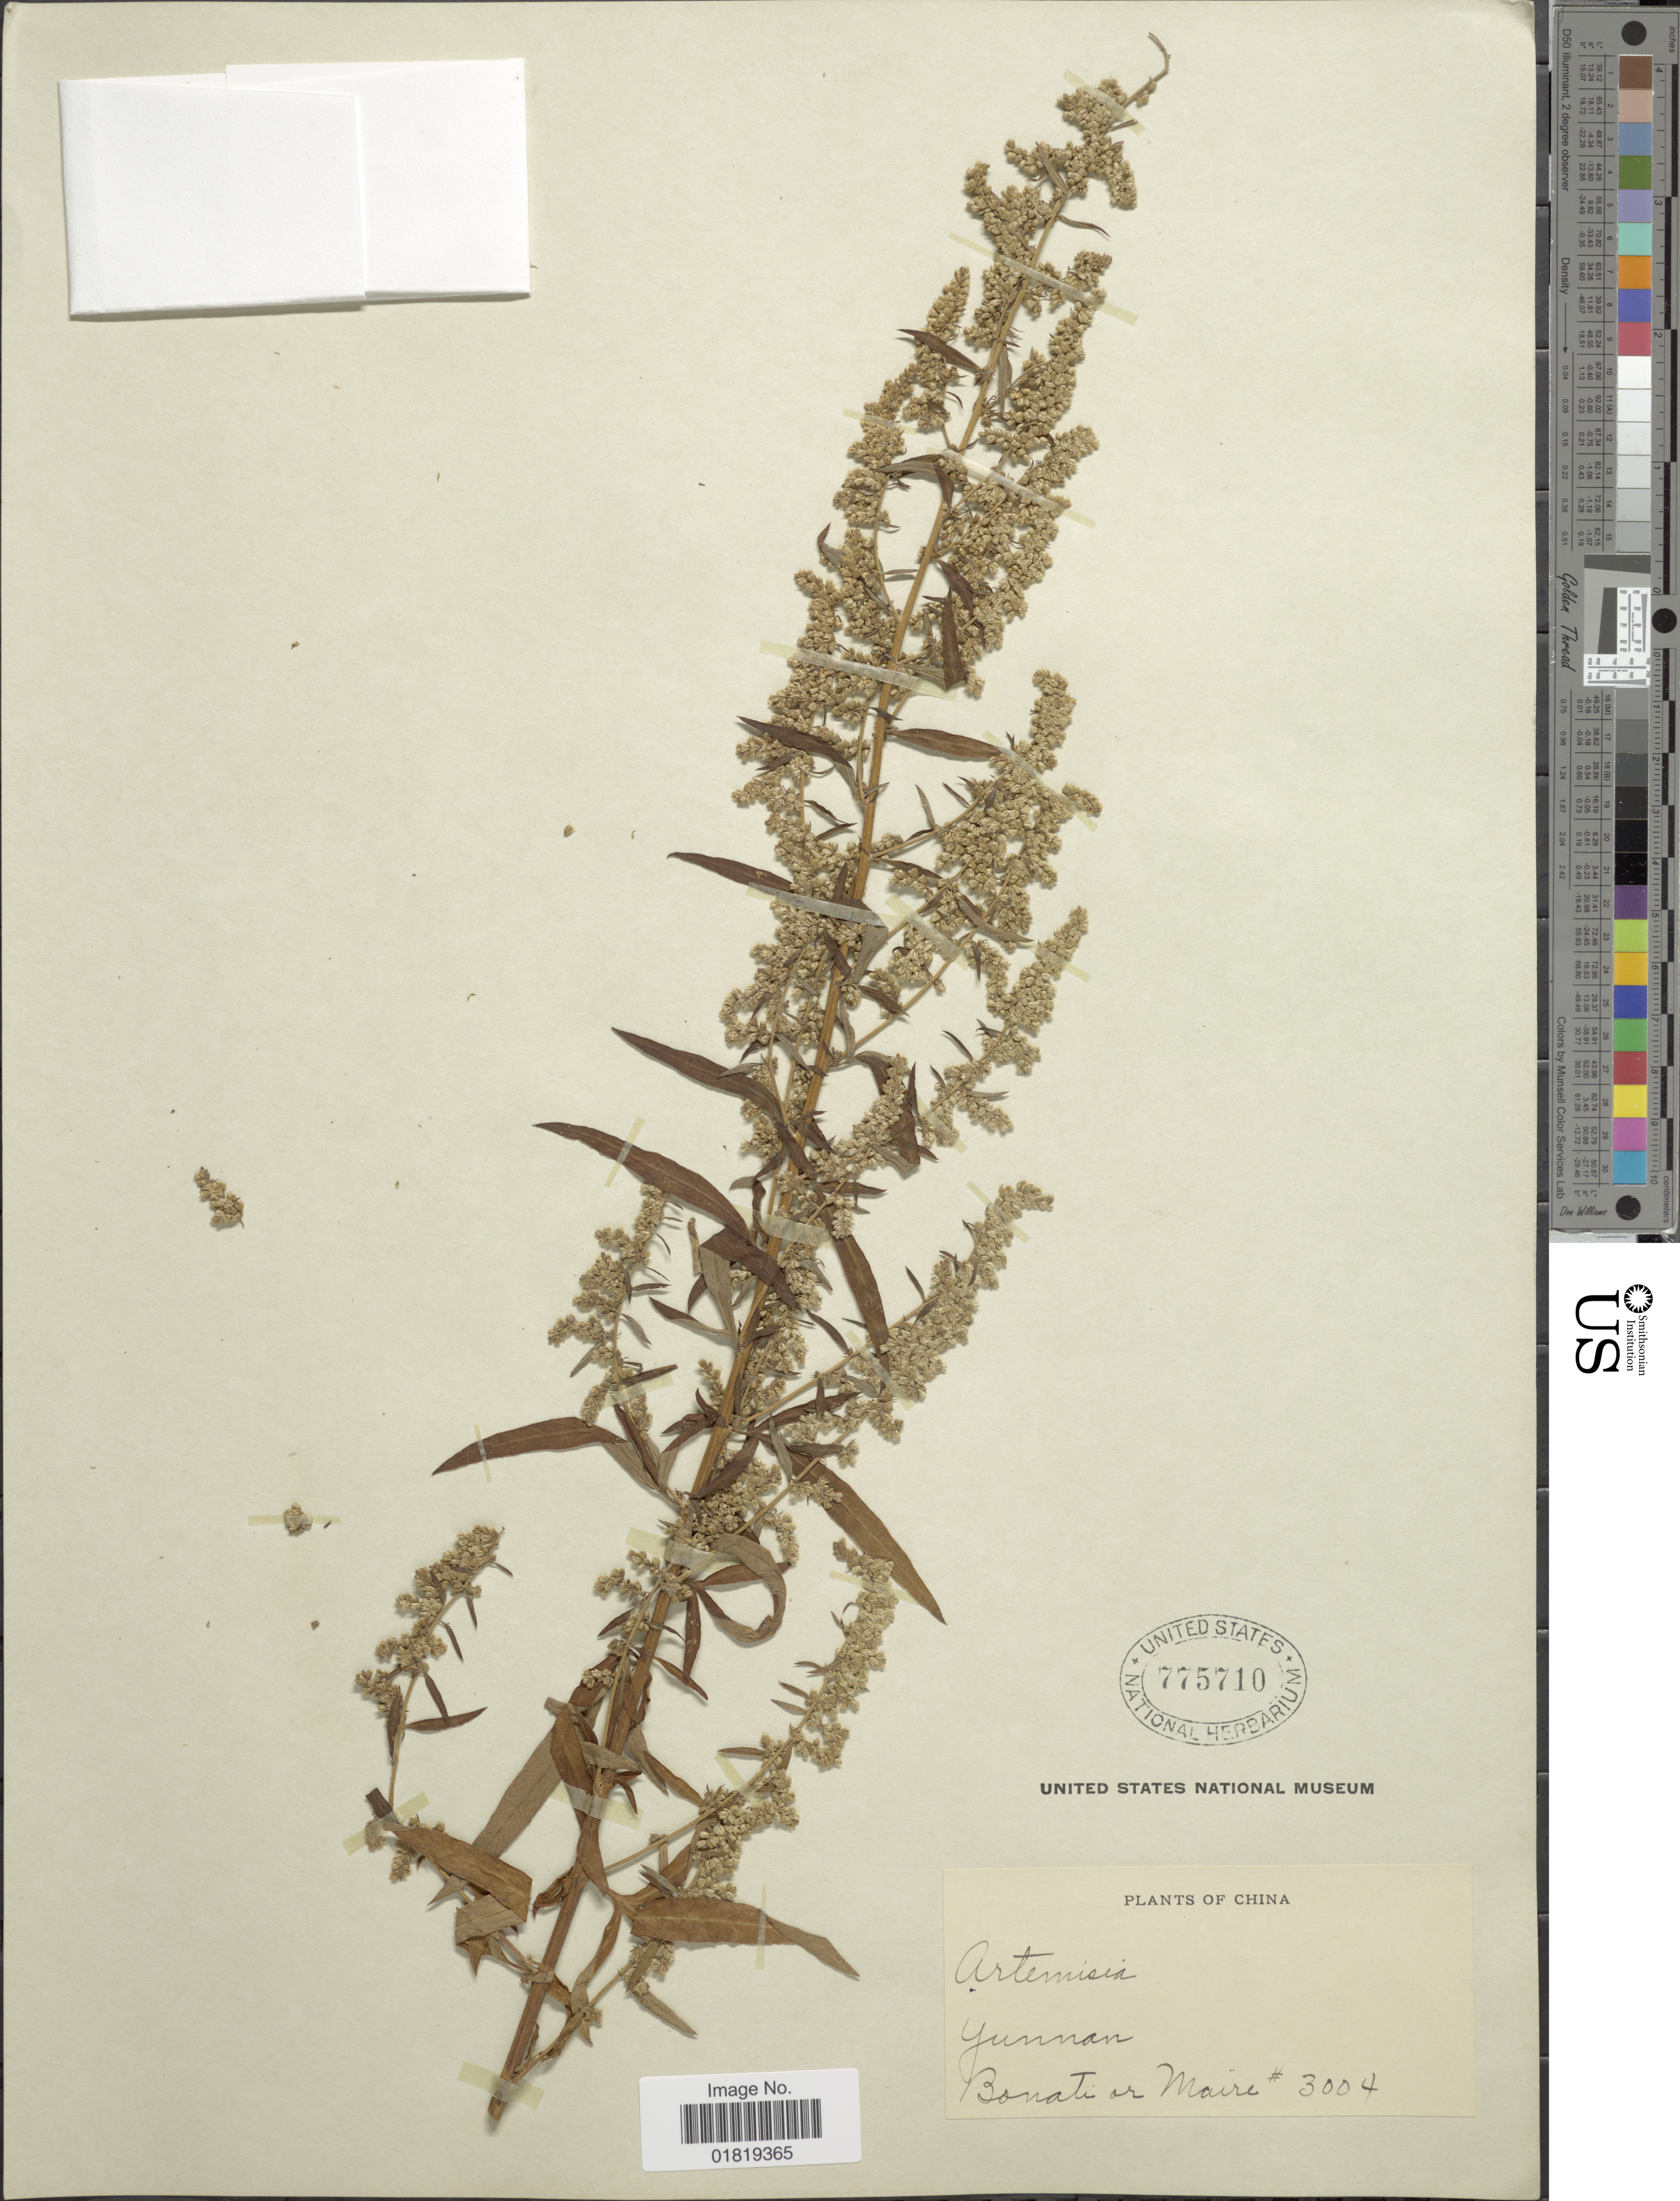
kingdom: Plantae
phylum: Tracheophyta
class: Magnoliopsida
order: Asterales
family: Asteraceae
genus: Artemisia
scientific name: Artemisia sp.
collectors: -. Bonati & Maire, --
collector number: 3004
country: China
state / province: Yunnan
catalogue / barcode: US 775710